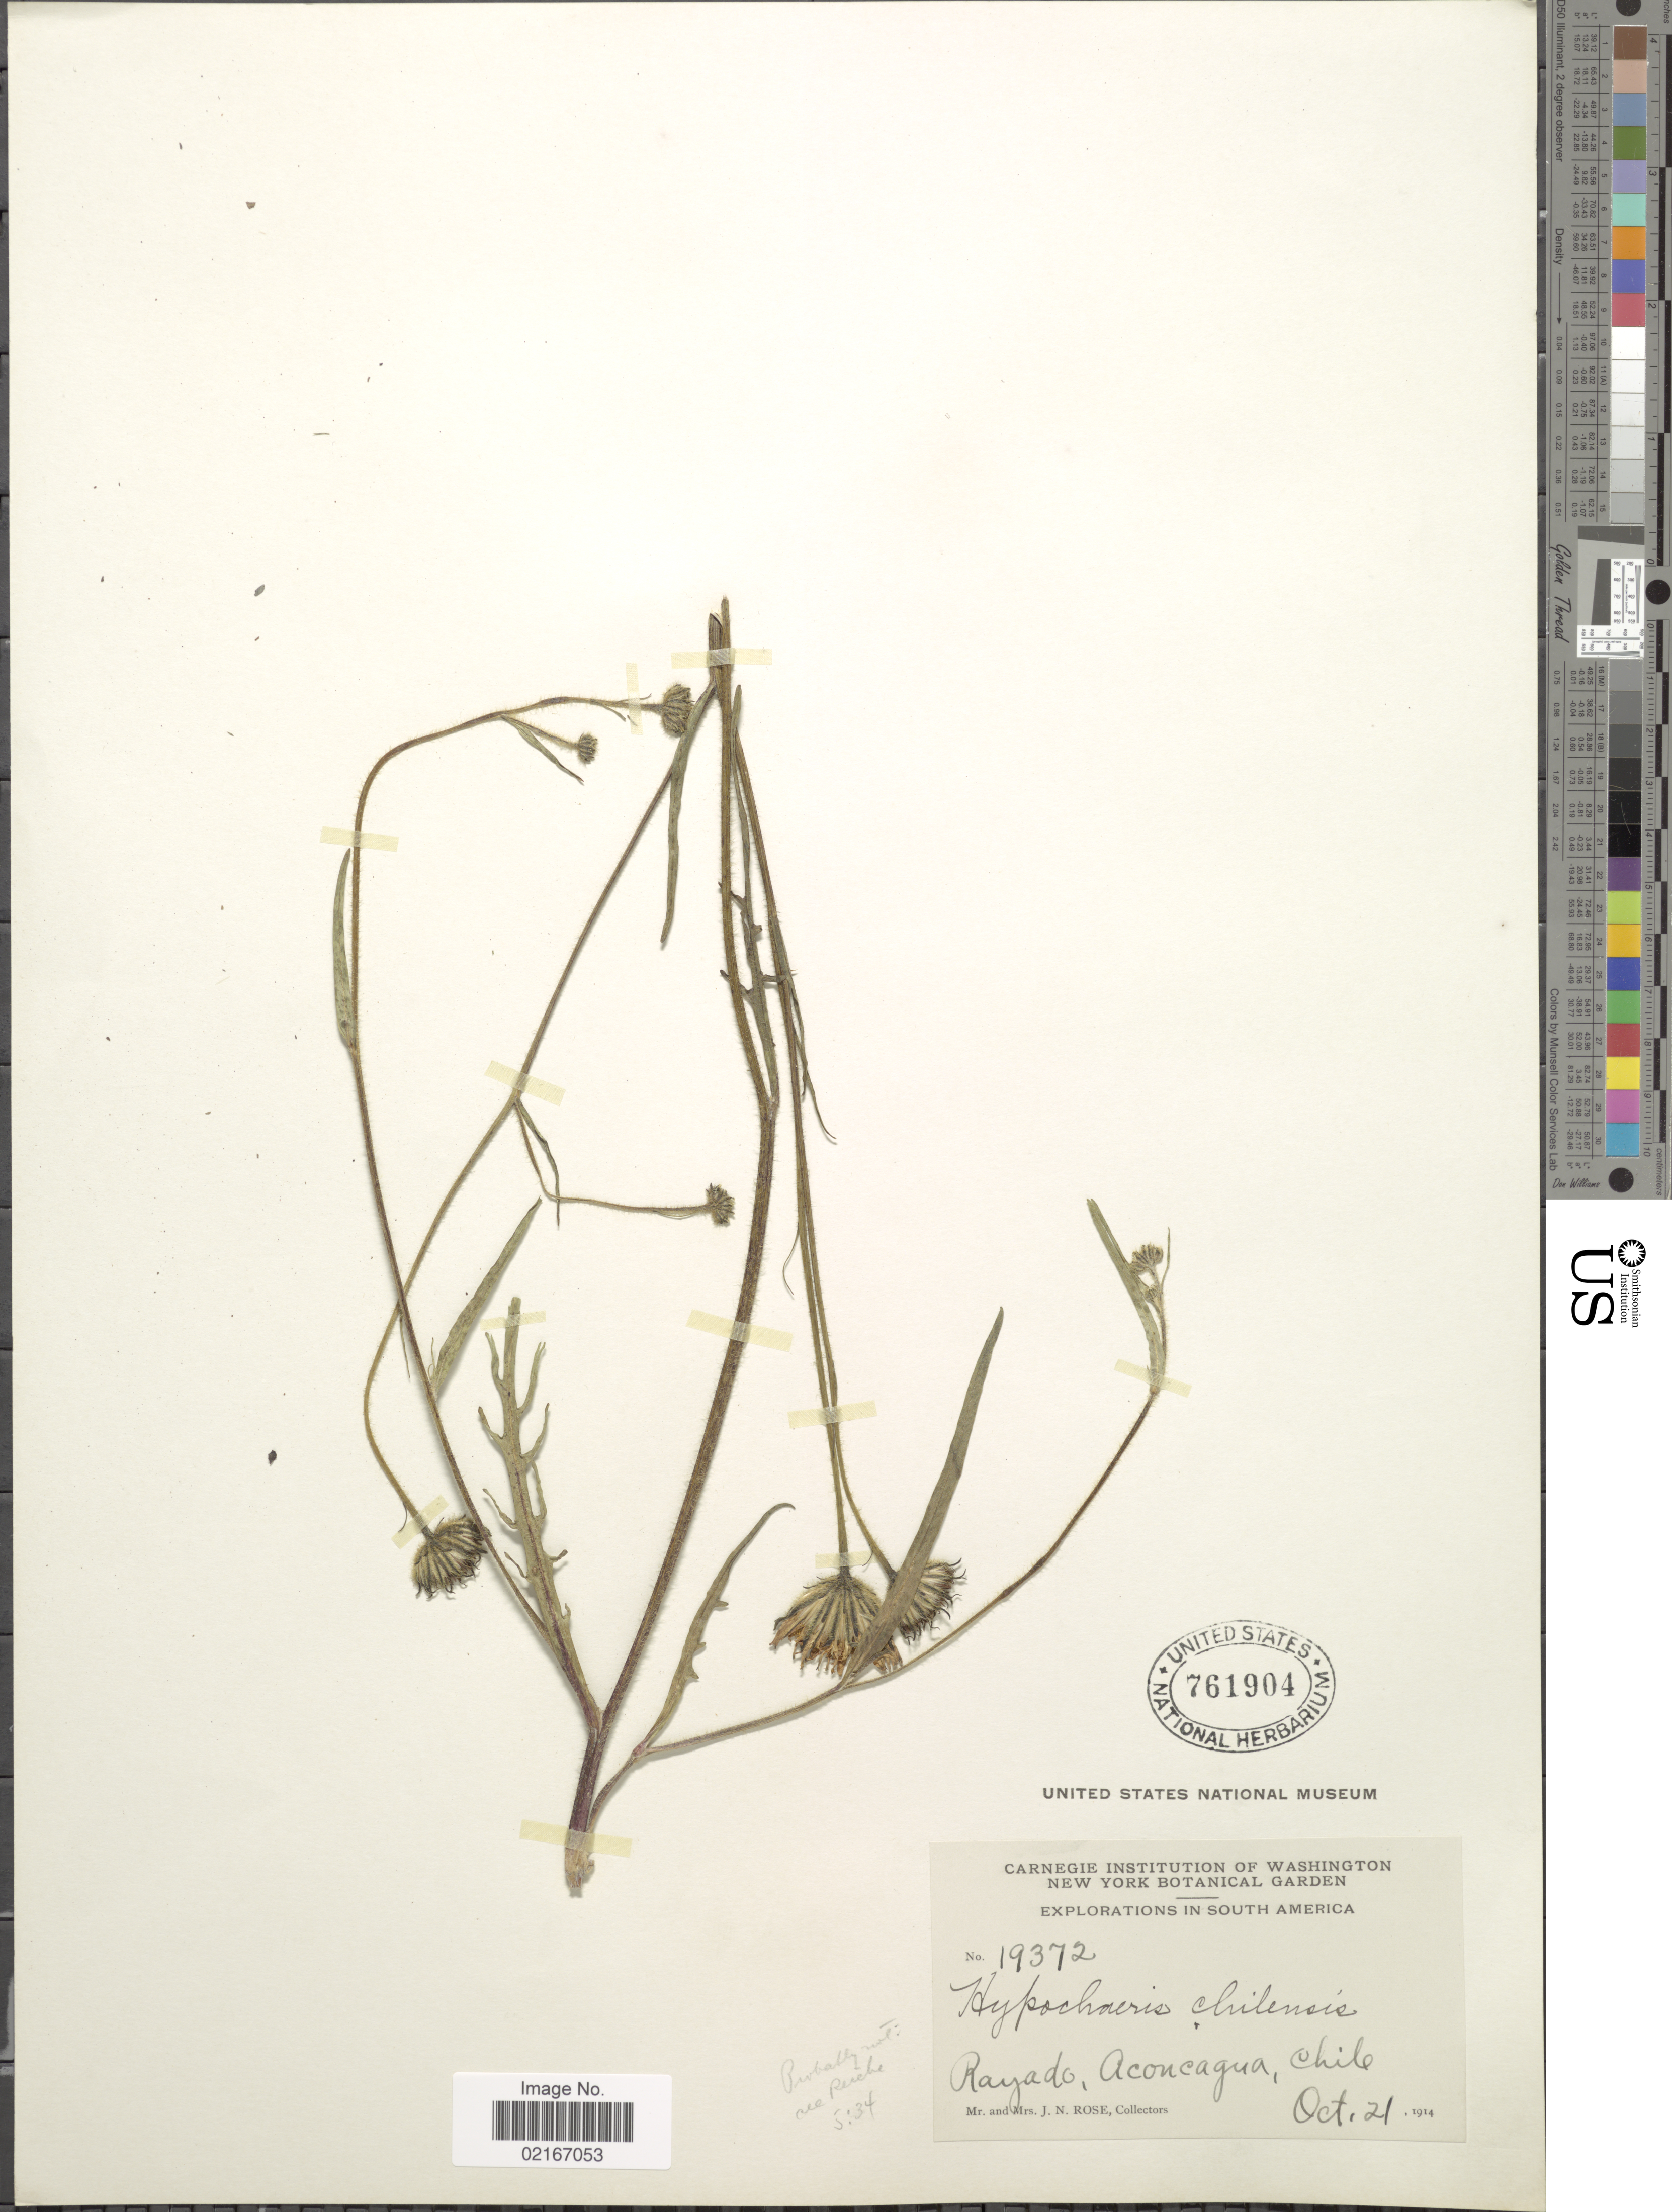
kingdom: Plantae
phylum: Tracheophyta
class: Magnoliopsida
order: Asterales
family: Asteraceae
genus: Hypochaeris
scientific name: Hypochaeris sp.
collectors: J. N. Rose & L. B. Rose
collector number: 19372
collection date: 1914-10-21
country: Chile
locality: Rayado, Aconcagua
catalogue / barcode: US 761904